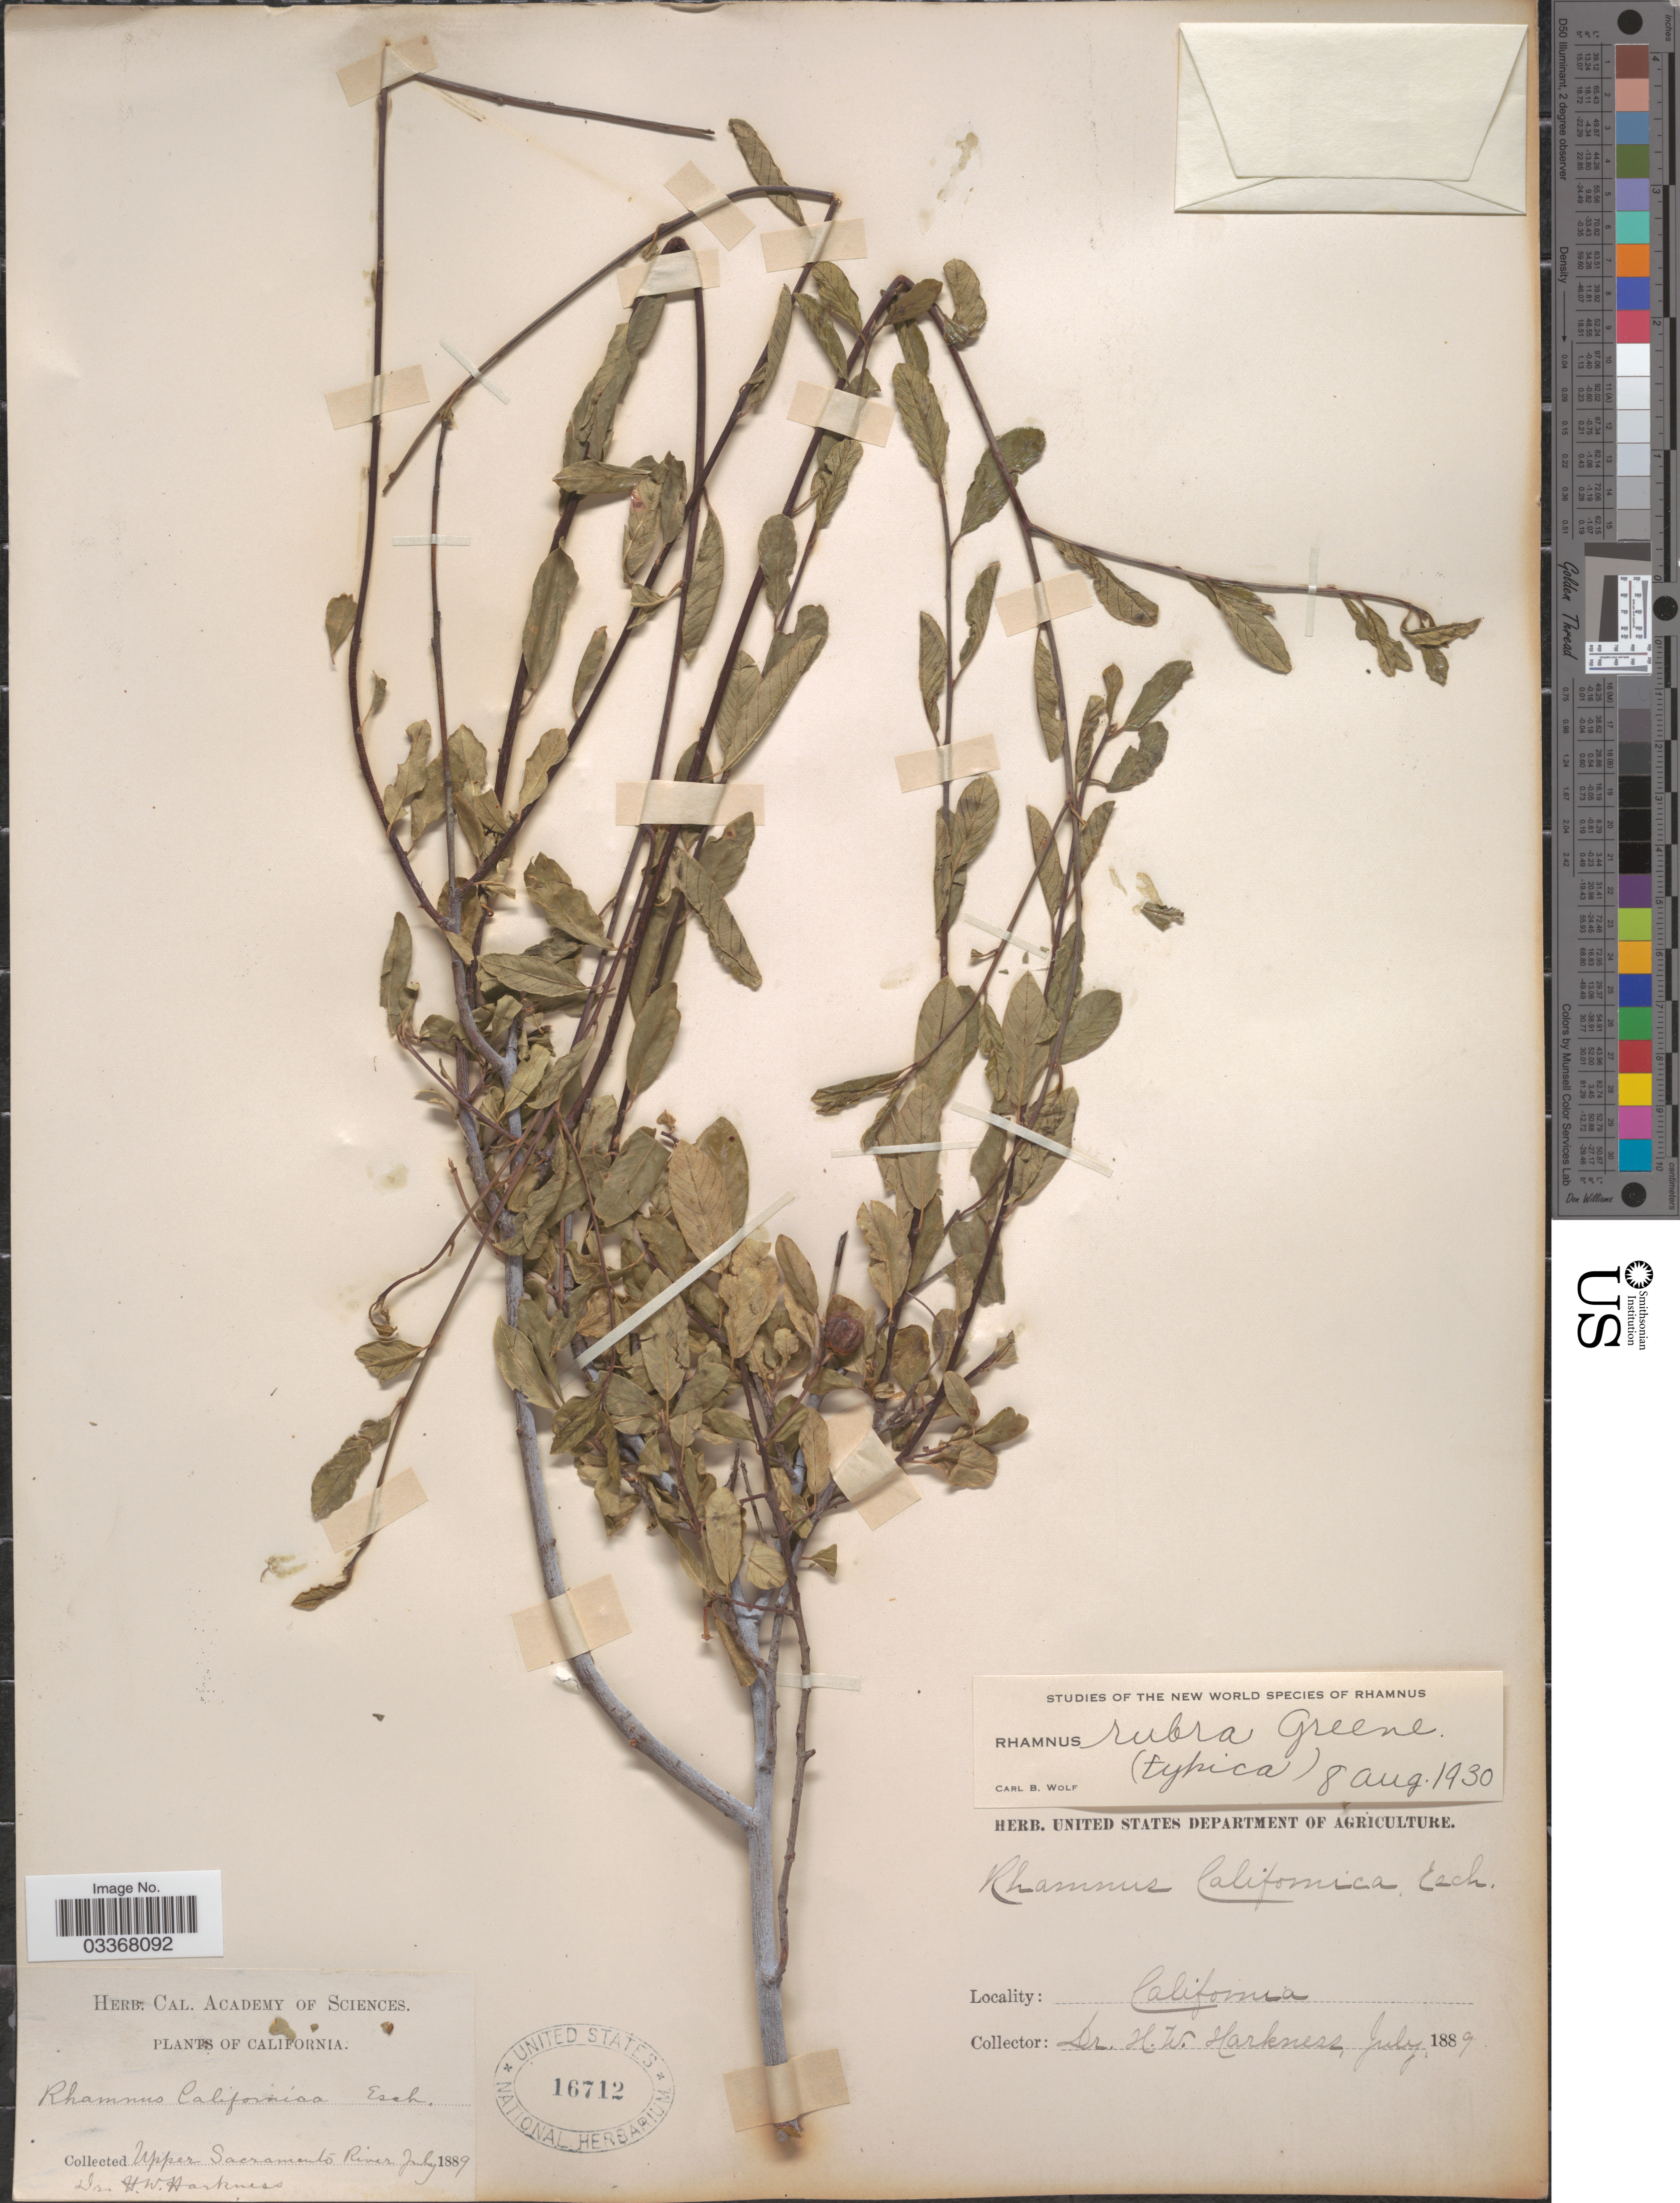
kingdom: Plantae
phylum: Tracheophyta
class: Magnoliopsida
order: Rosales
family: Rhamnaceae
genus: Frangula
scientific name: Frangula rubra subsp. rubra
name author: (Greene) Grubov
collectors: H. Harkness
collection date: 1889-07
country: United States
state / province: California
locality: Upper Sacramento River.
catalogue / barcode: US 16712